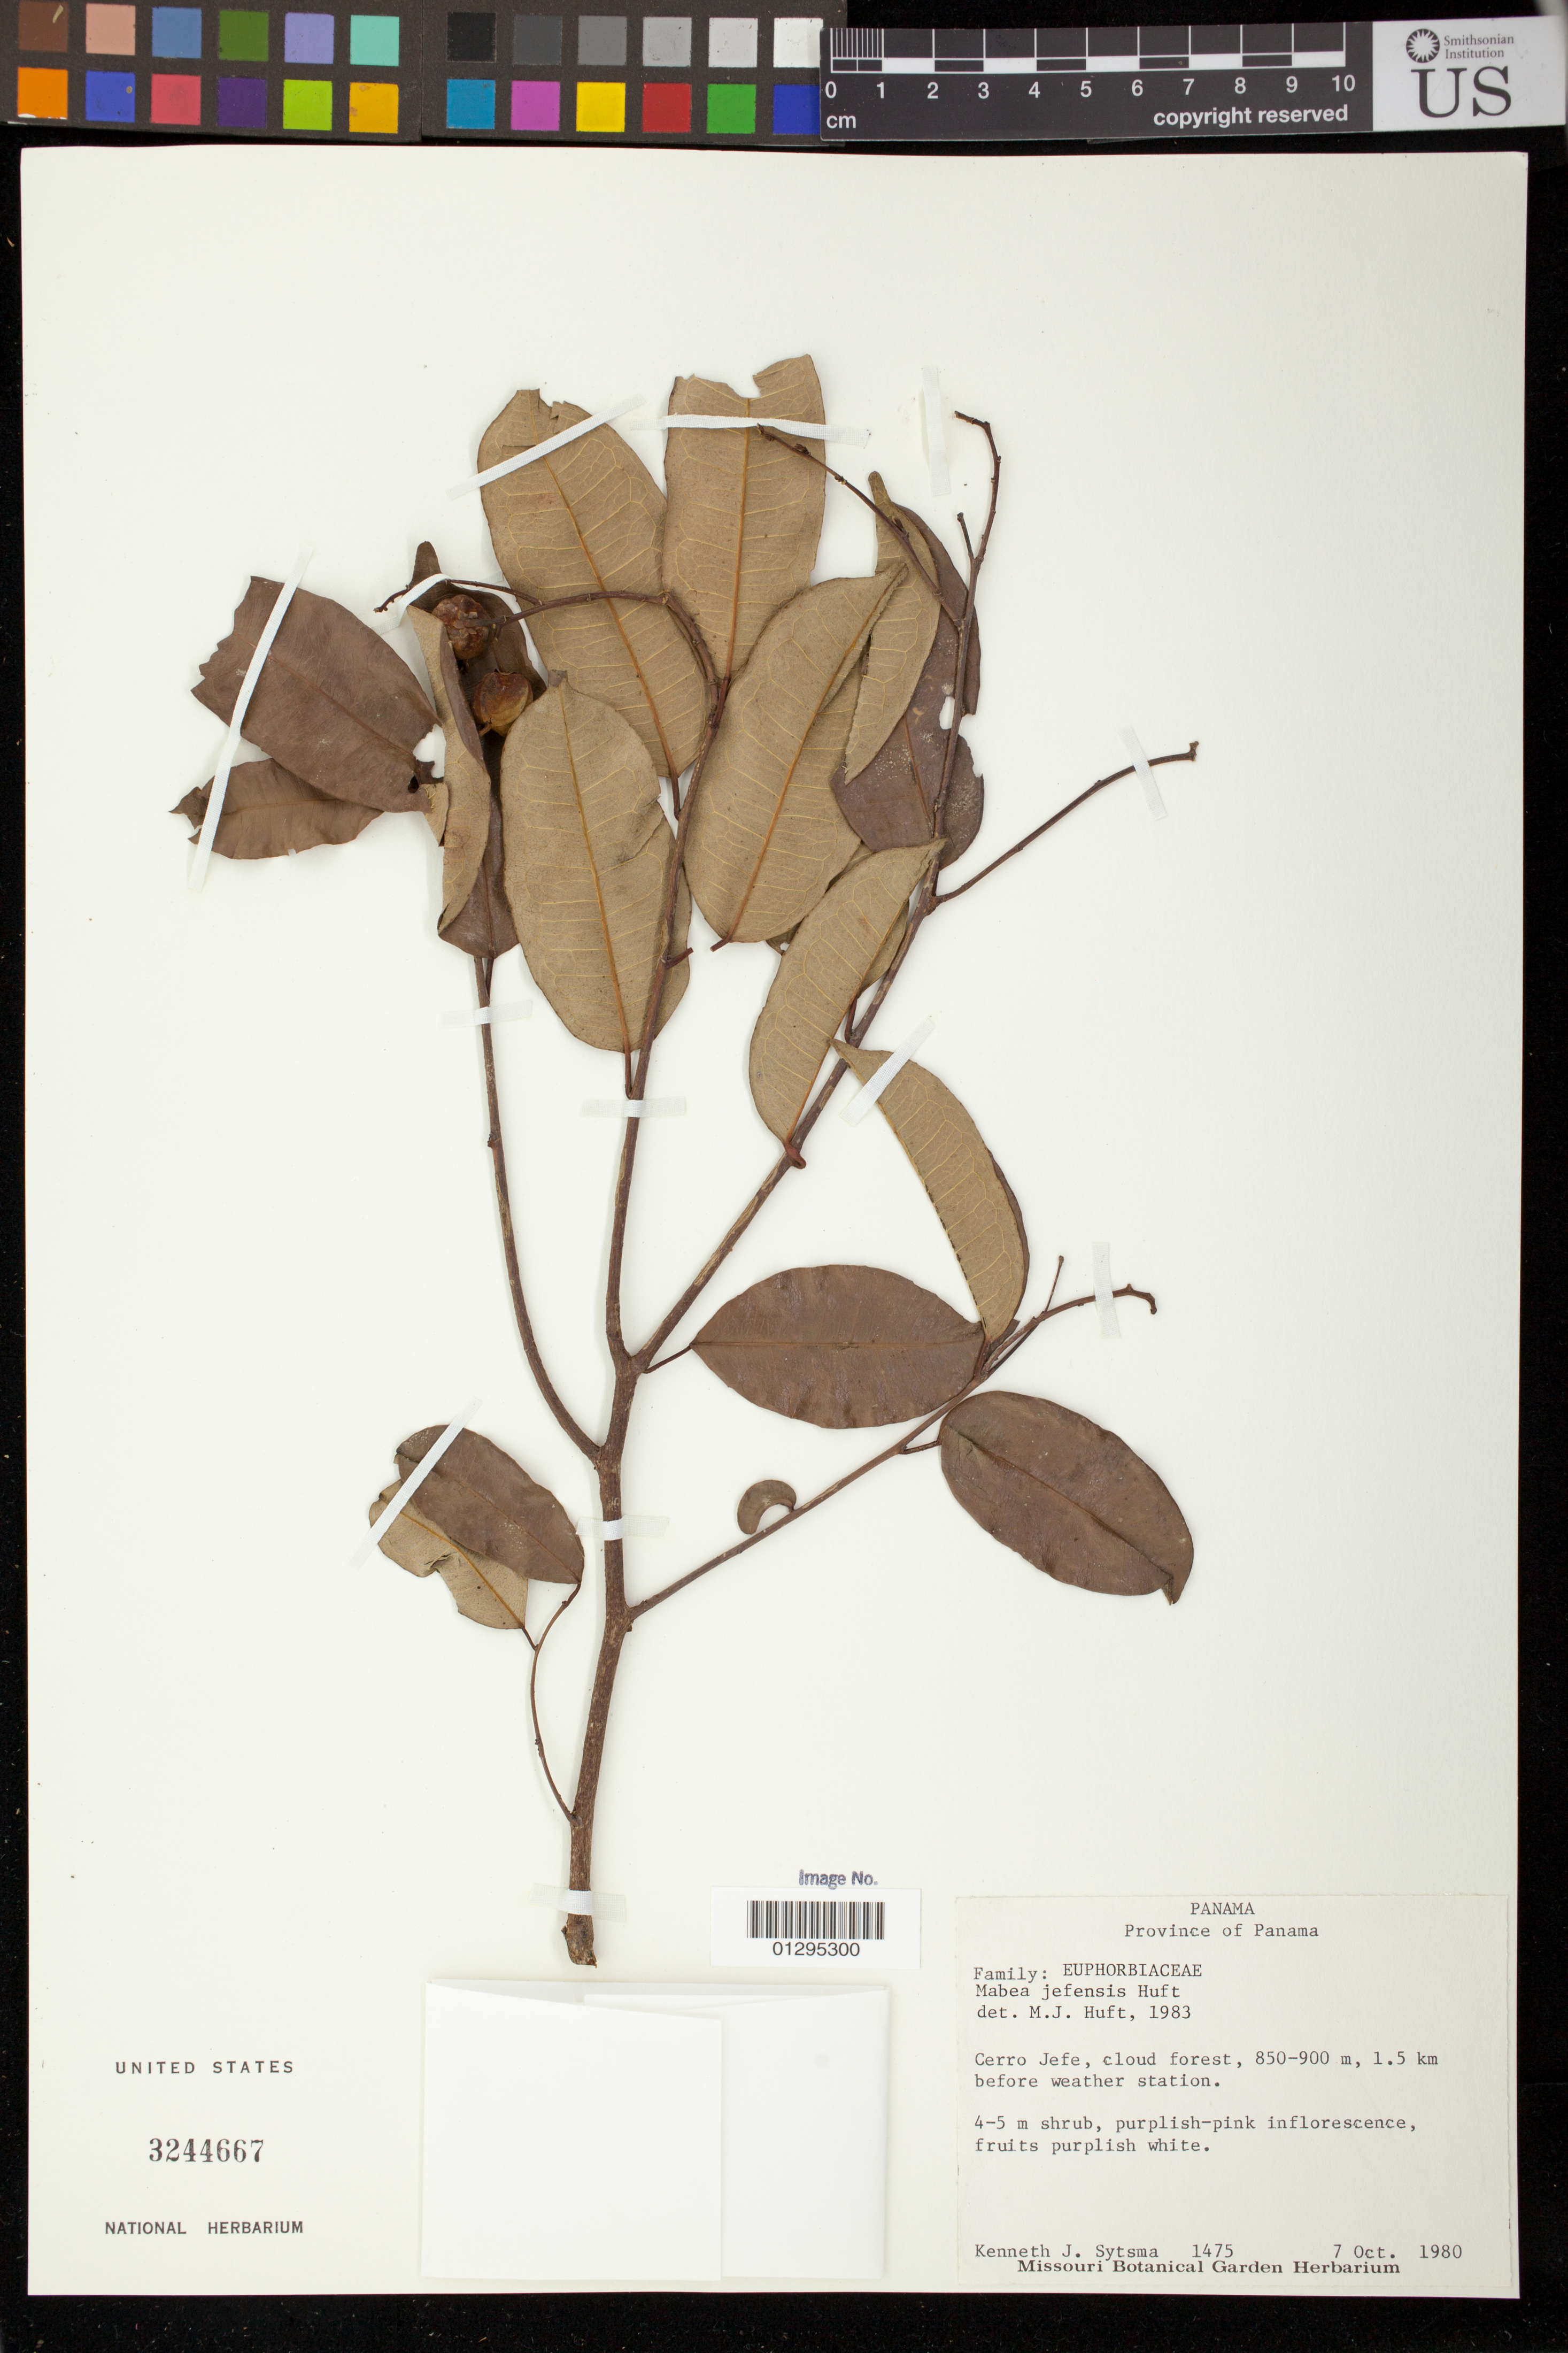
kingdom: Plantae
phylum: Tracheophyta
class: Magnoliopsida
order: Malpighiales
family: Euphorbiaceae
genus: Mabea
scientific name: Mabea jefensis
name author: Huft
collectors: K. J. Sytsma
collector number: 1475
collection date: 1980-10-07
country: Panama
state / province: Panamá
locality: Cerro Jefe, cloud forest, 1.5 km before weather station.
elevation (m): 850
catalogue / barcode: US 3244667